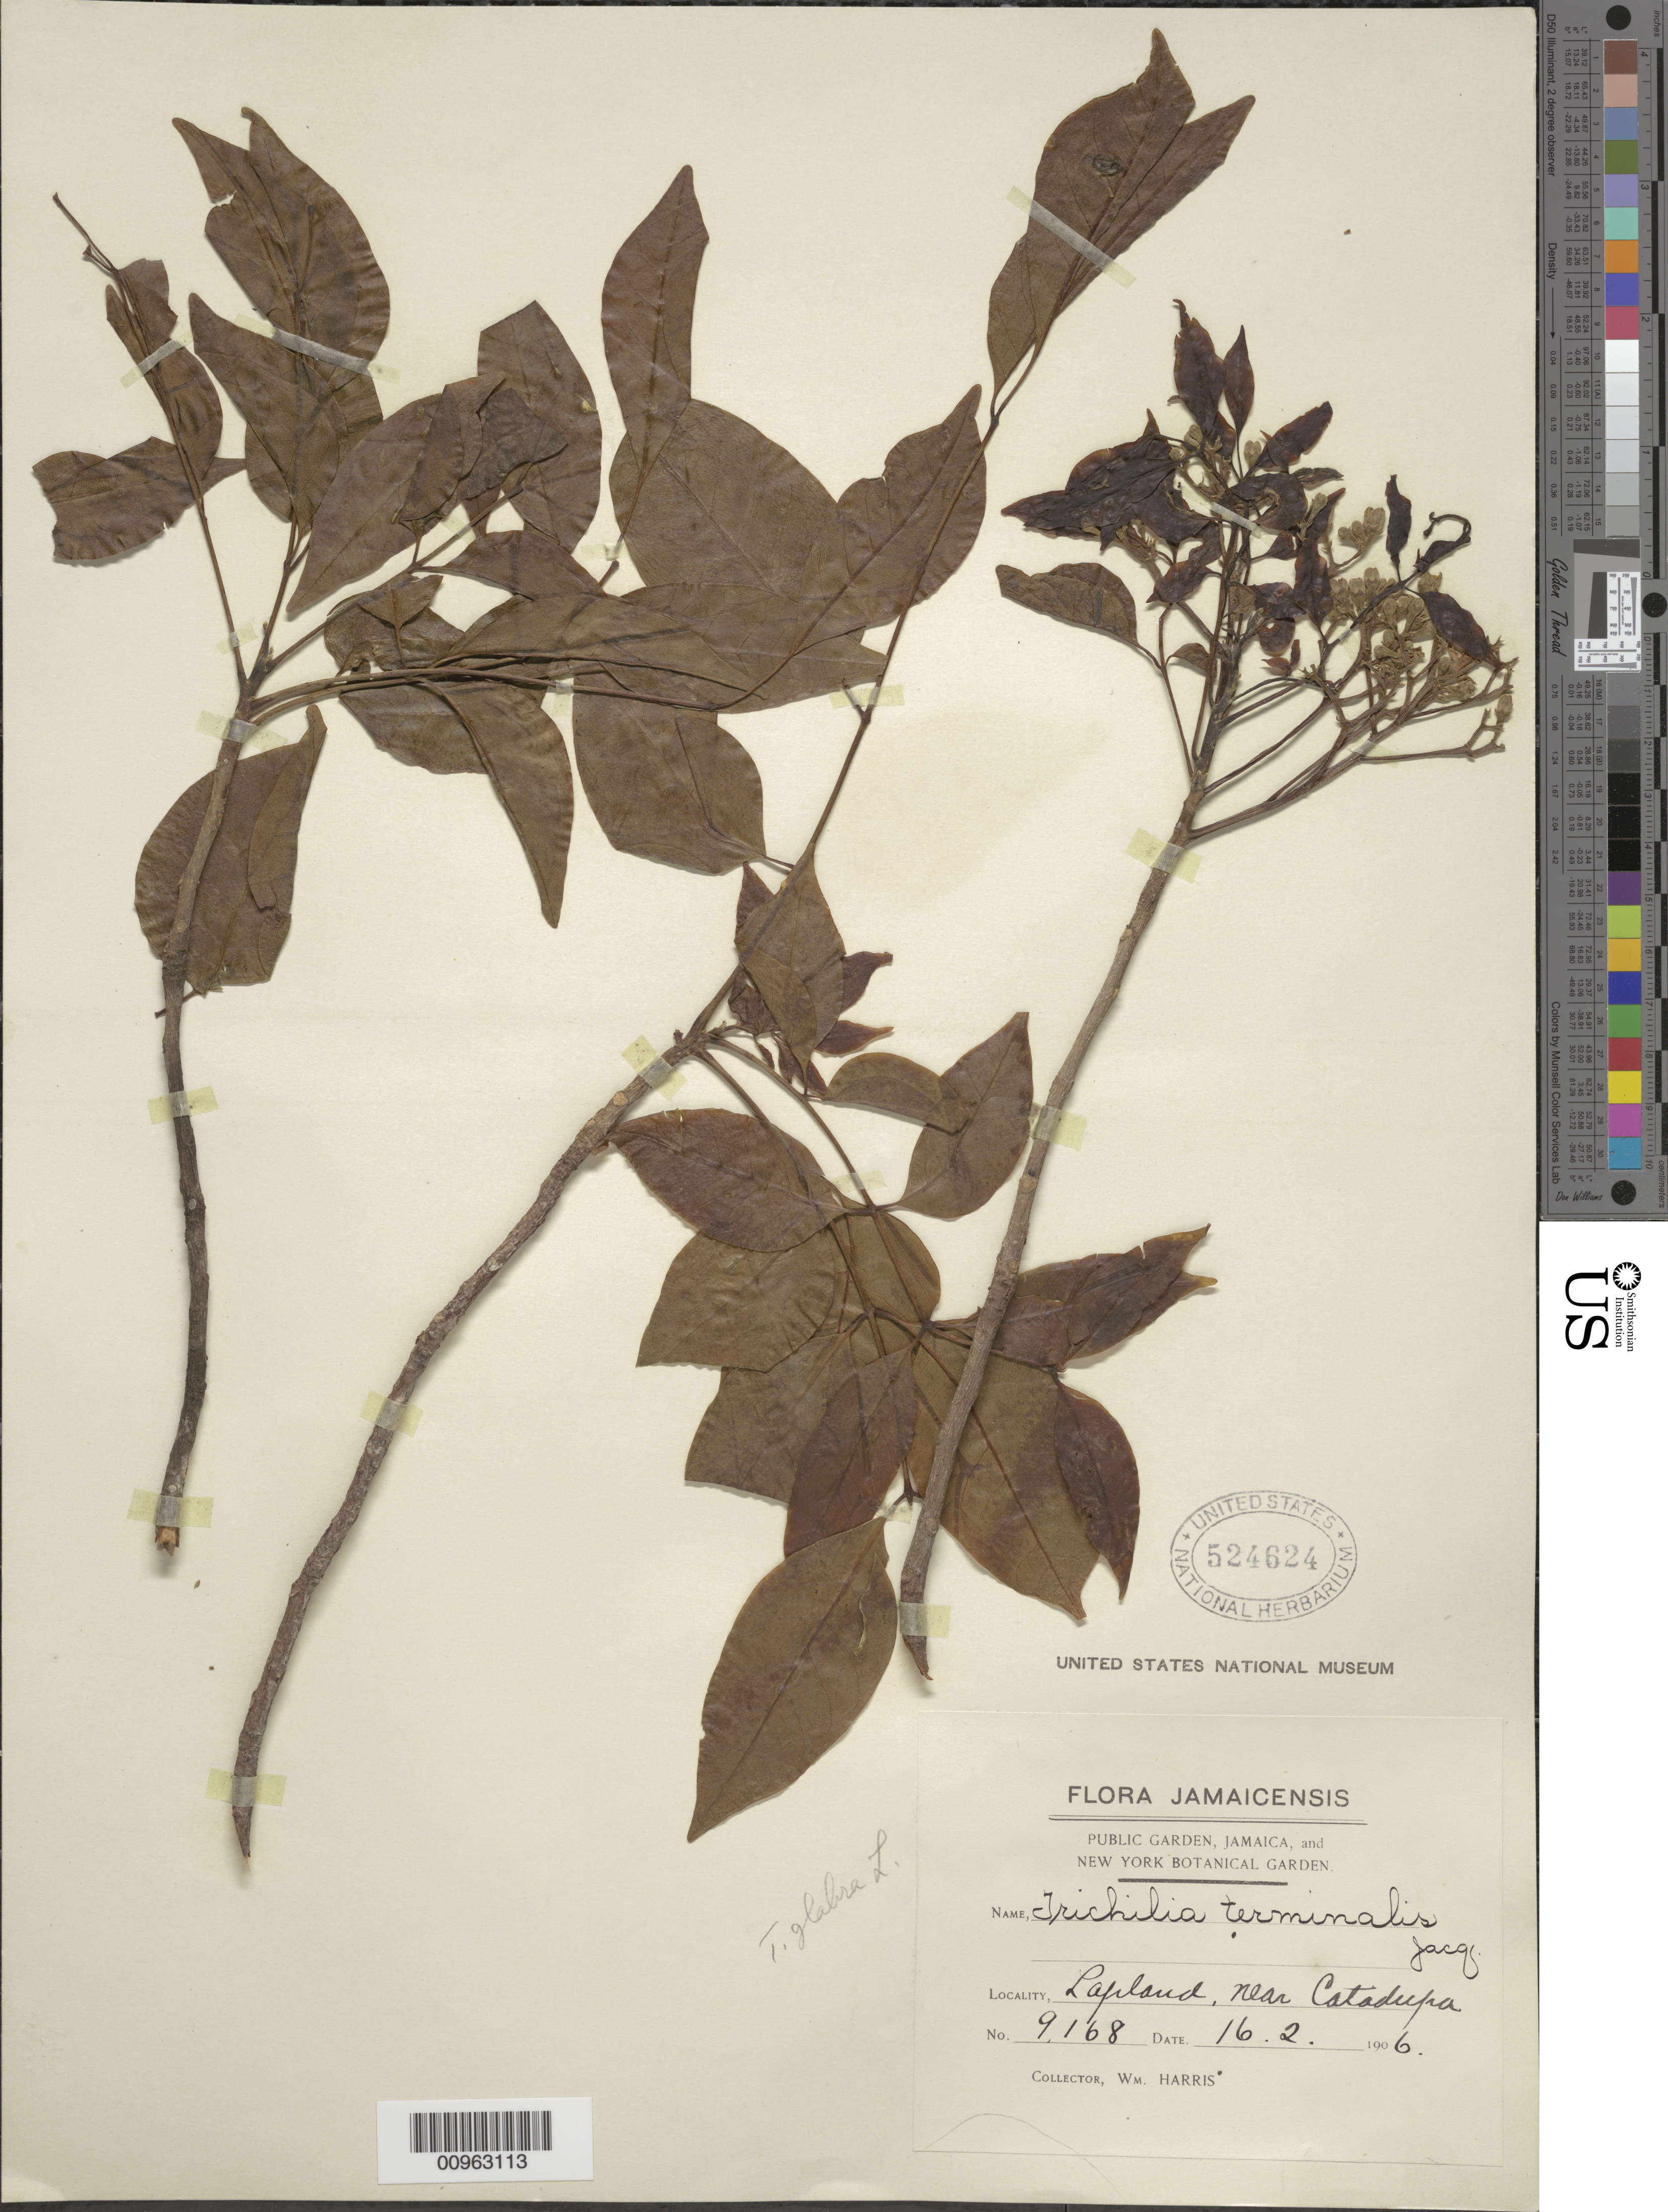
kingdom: Plantae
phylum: Tracheophyta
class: Magnoliopsida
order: Sapindales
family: Meliaceae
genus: Trichilia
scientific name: Trichilia glabra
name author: L.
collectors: W. H. Harris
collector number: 9168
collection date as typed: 16 Feb 1906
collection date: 1906-02-16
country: Jamaica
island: Jamaica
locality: Lapland, near Catadupa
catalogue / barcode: US 524624